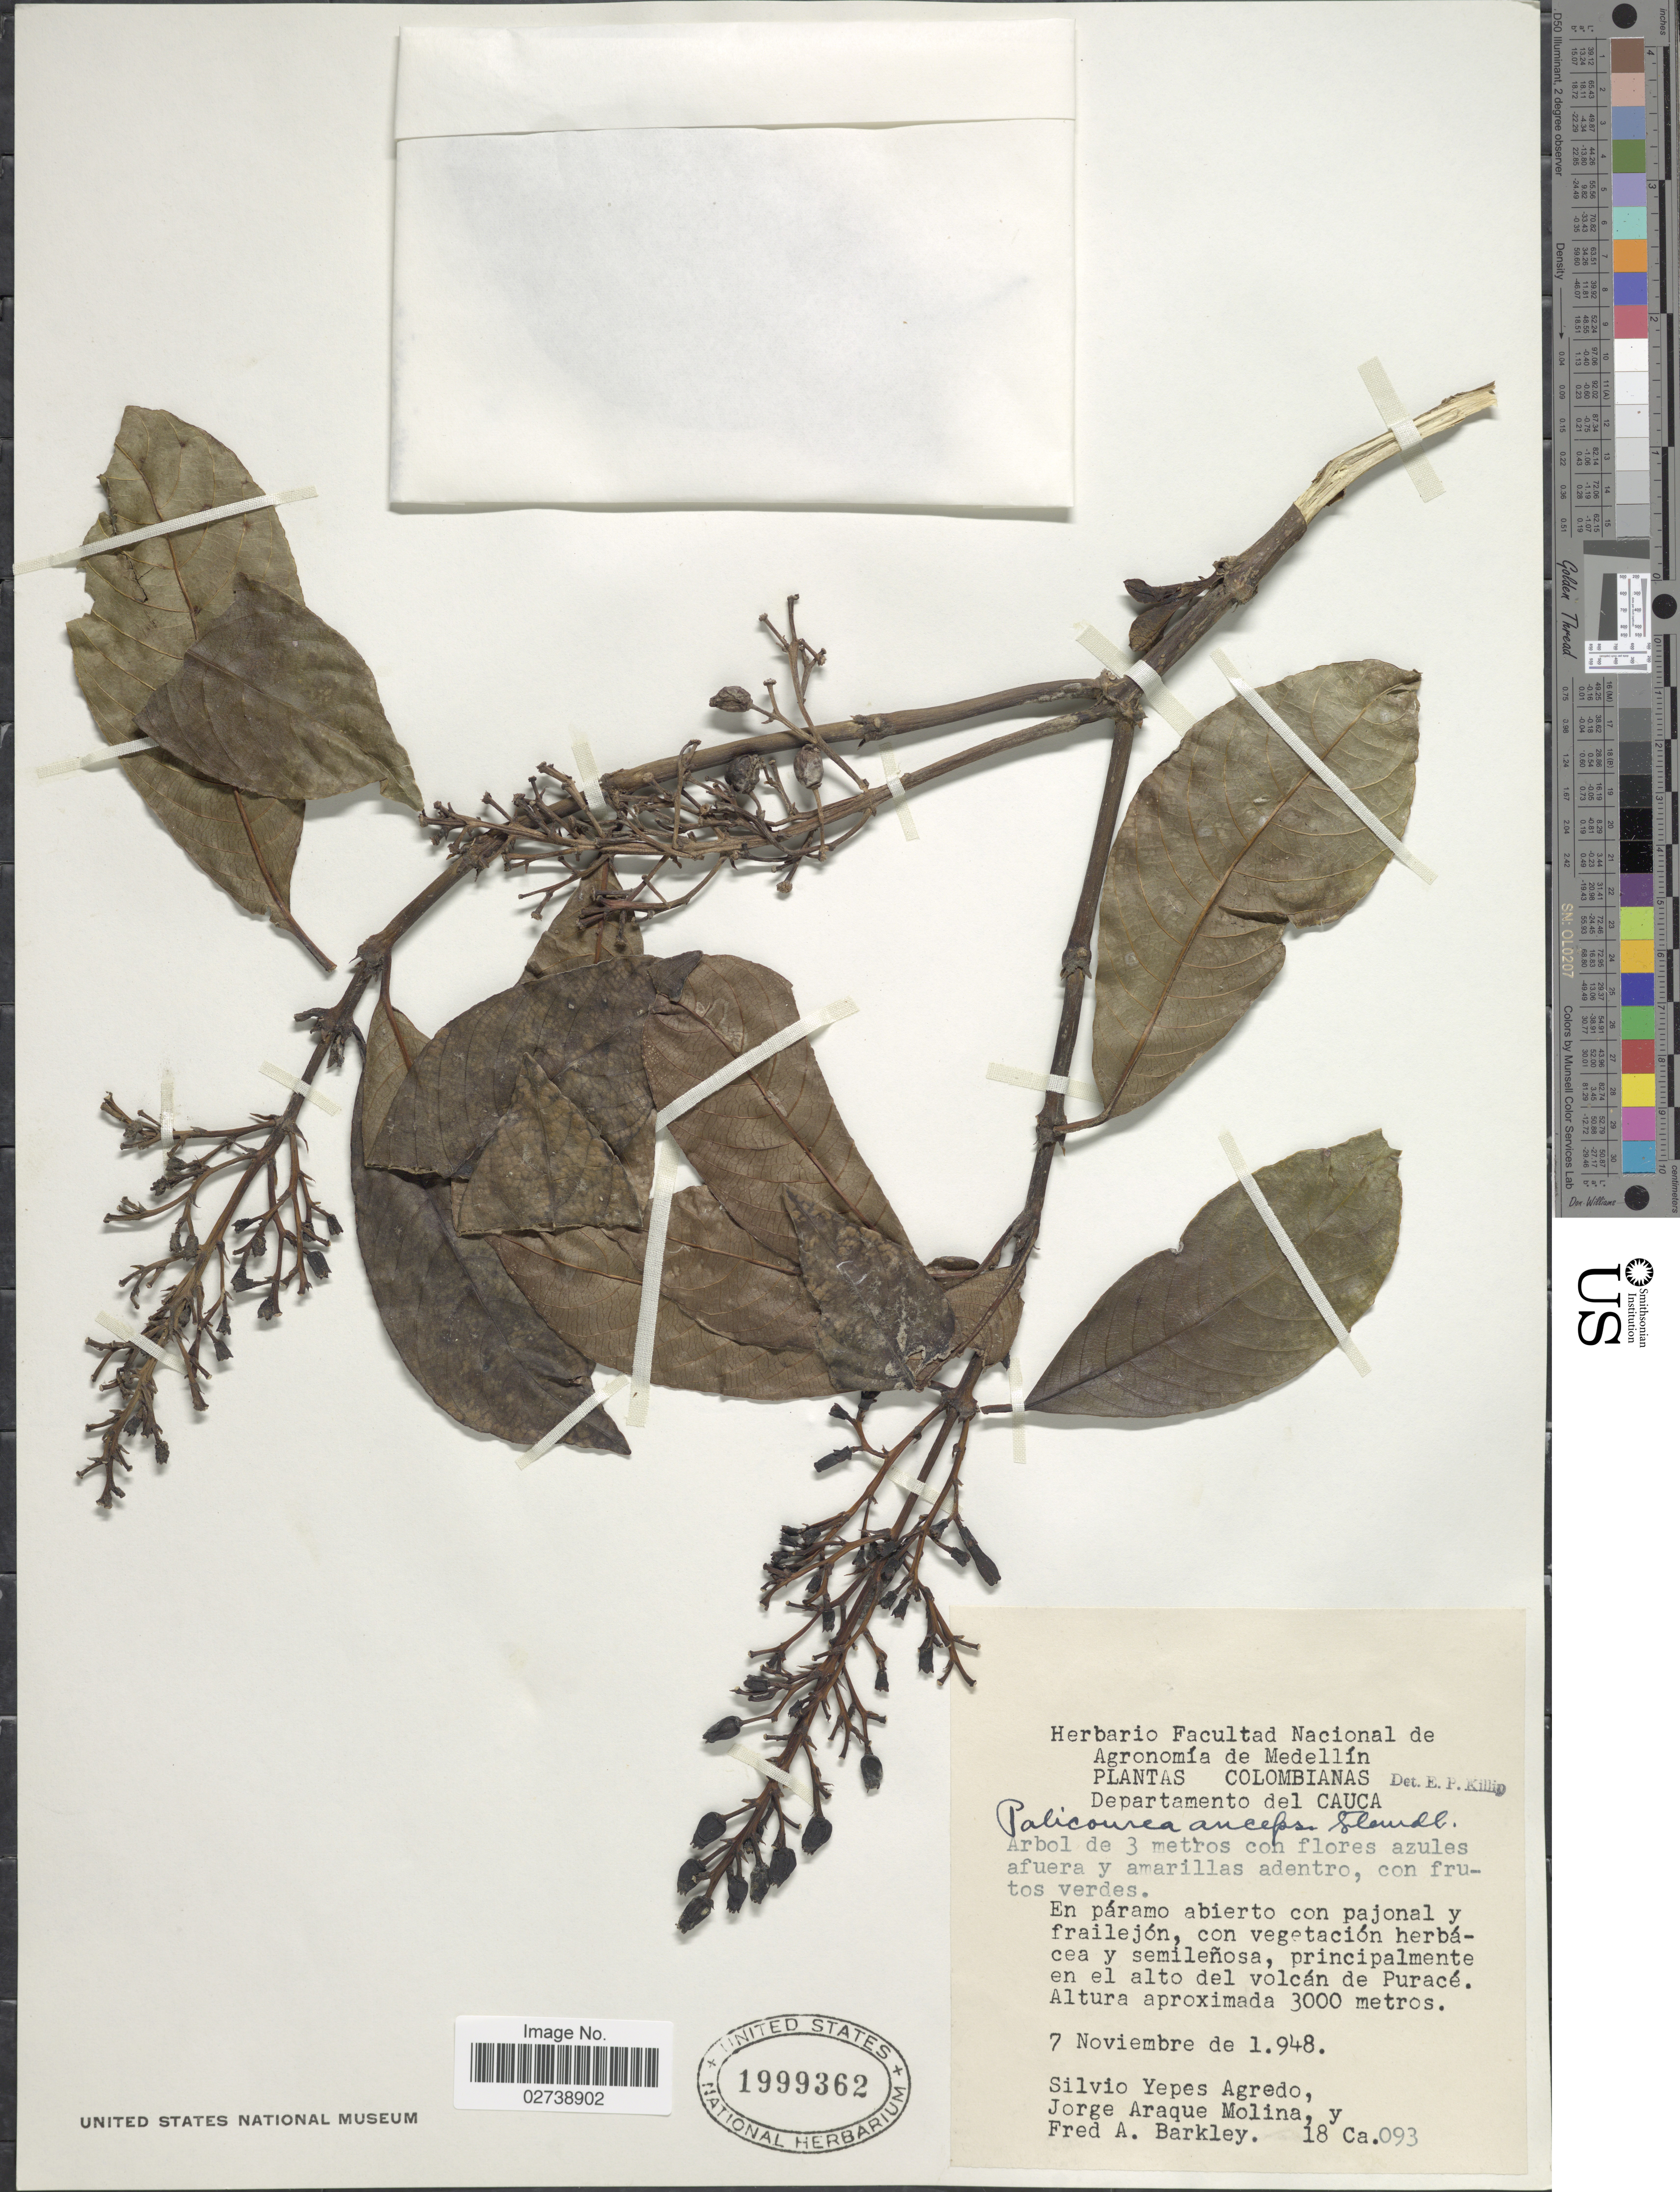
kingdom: Plantae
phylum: Tracheophyta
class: Magnoliopsida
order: Gentianales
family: Rubiaceae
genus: Palicourea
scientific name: Palicourea anceps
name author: Standl.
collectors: S. Yepes-Agredo, J. Araque Molina & F. A. Barkley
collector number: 18 Ca093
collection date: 1948-11-07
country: Colombia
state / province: Cauca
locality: Colombianas, Departamento del Cauca. En el alto del volcan de Purace.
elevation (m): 3000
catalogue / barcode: US 1999362